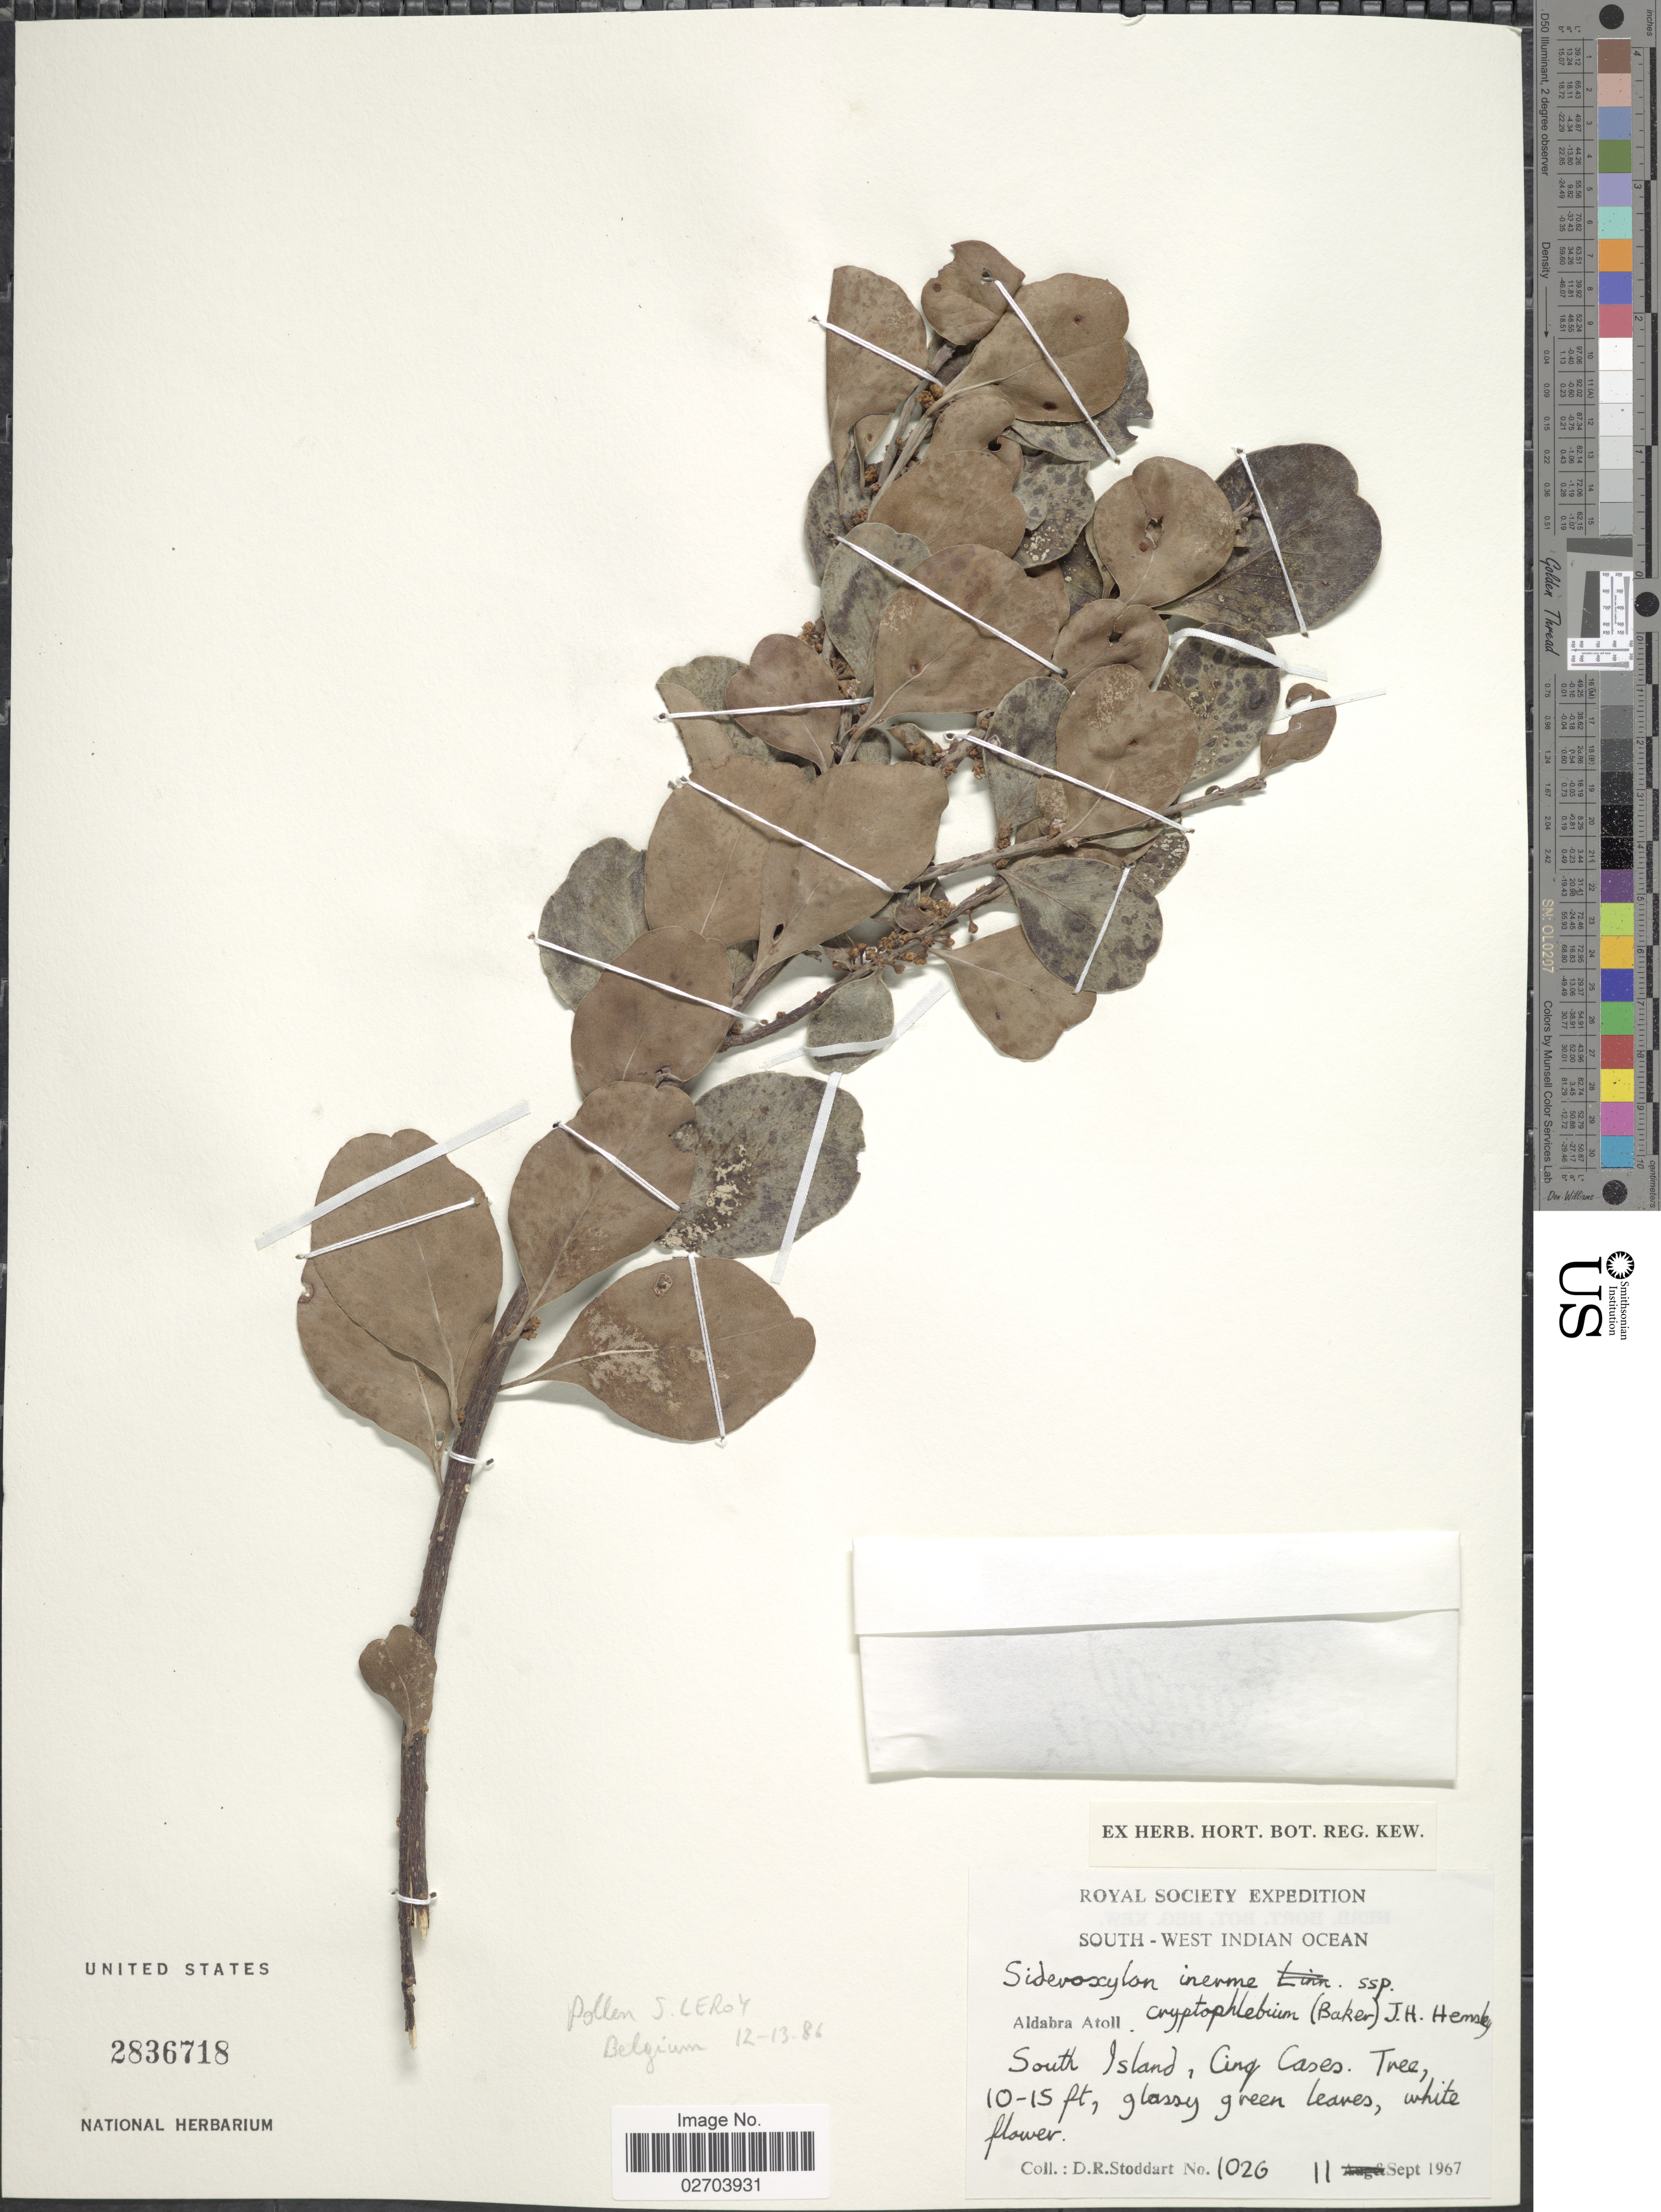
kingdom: Plantae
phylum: Tracheophyta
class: Magnoliopsida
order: Ericales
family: Sapotaceae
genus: Sideroxylon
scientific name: Sideroxylon inerme subsp. cryptophlebium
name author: (Baker) J.H. Hemsl.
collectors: D. R. Stoddart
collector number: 1026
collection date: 1967-09-11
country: Seychelles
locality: South-West Indian Ocean. Adabra Atoll. South Island, Cinq Cases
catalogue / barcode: US 2836718